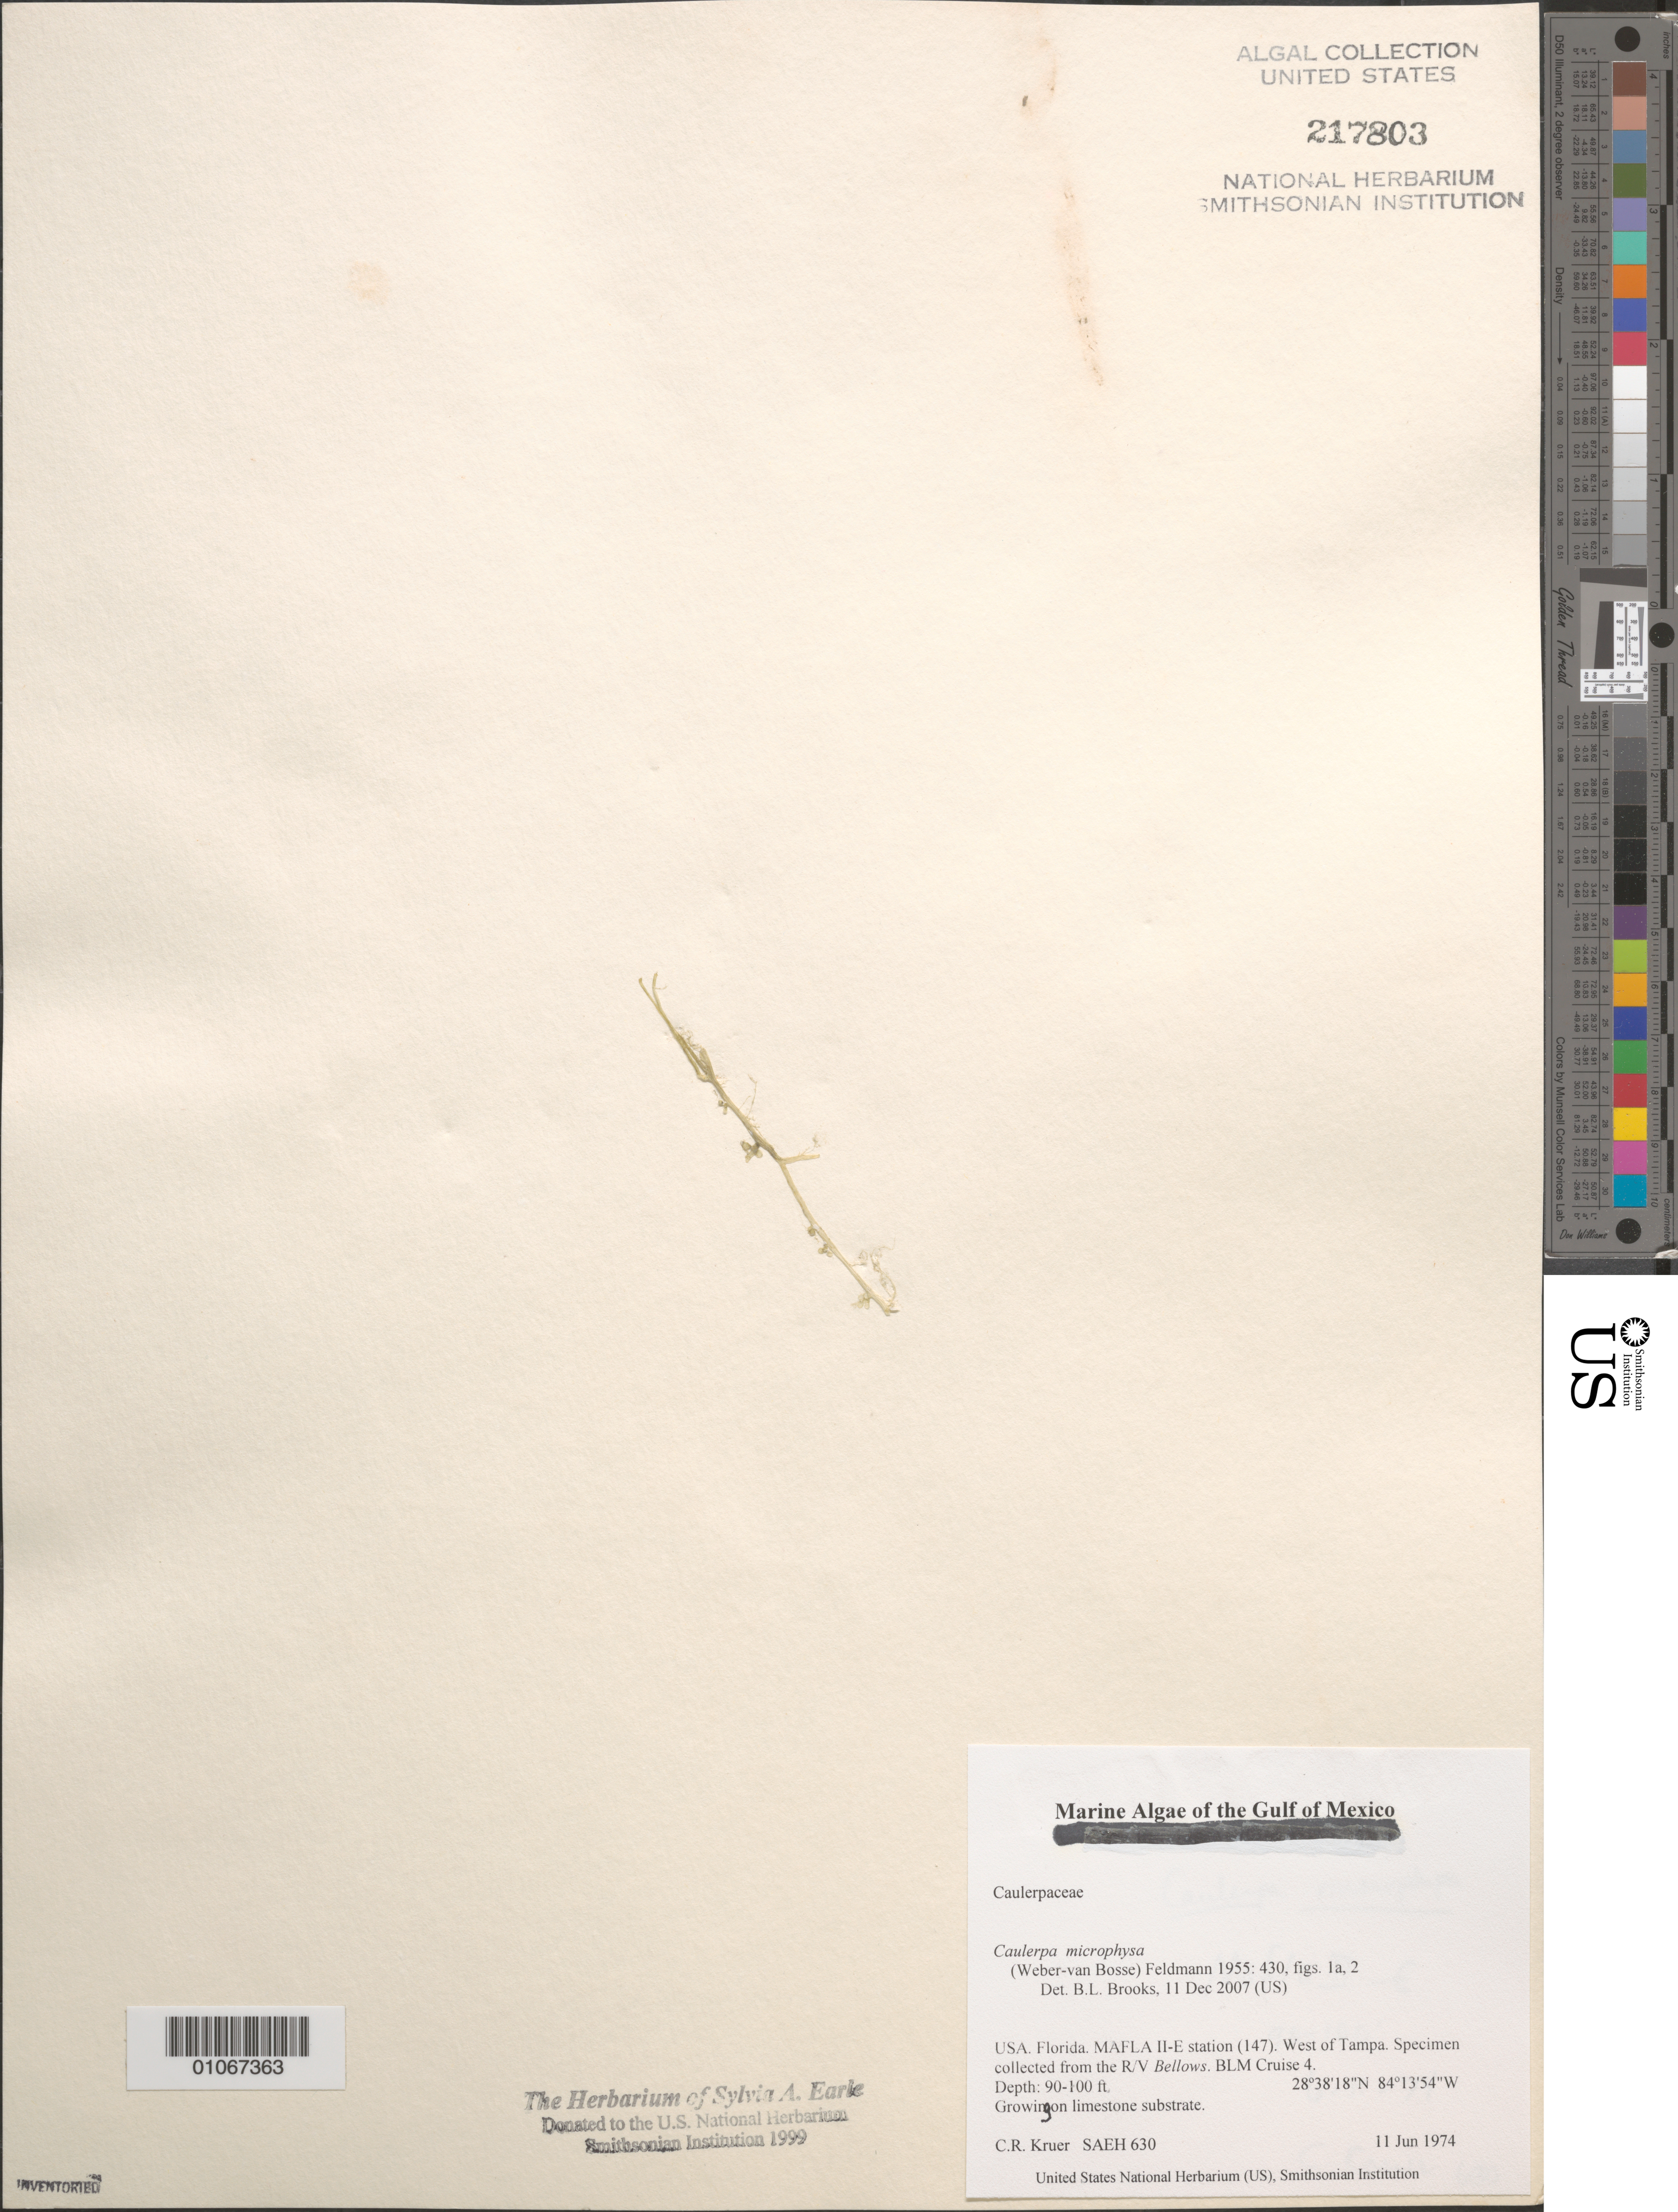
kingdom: Plantae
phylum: Chlorophyta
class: Ulvophyceae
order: Bryopsidales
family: Caulerpaceae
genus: Caulerpa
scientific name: Caulerpa microphysa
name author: (Weber Bosse) Feldmann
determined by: Brooks, B. L., (BOT), Smithsonian Institution - National Museum of Natural History (UNITED STATES)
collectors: C. Kruer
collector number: SAEH 630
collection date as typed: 11 Jun 1974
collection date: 1974-06-11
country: United States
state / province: Florida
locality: Gulf of Mexico, west of Tampa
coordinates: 28 38'18"N, 84 13'54"W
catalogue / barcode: US 217803